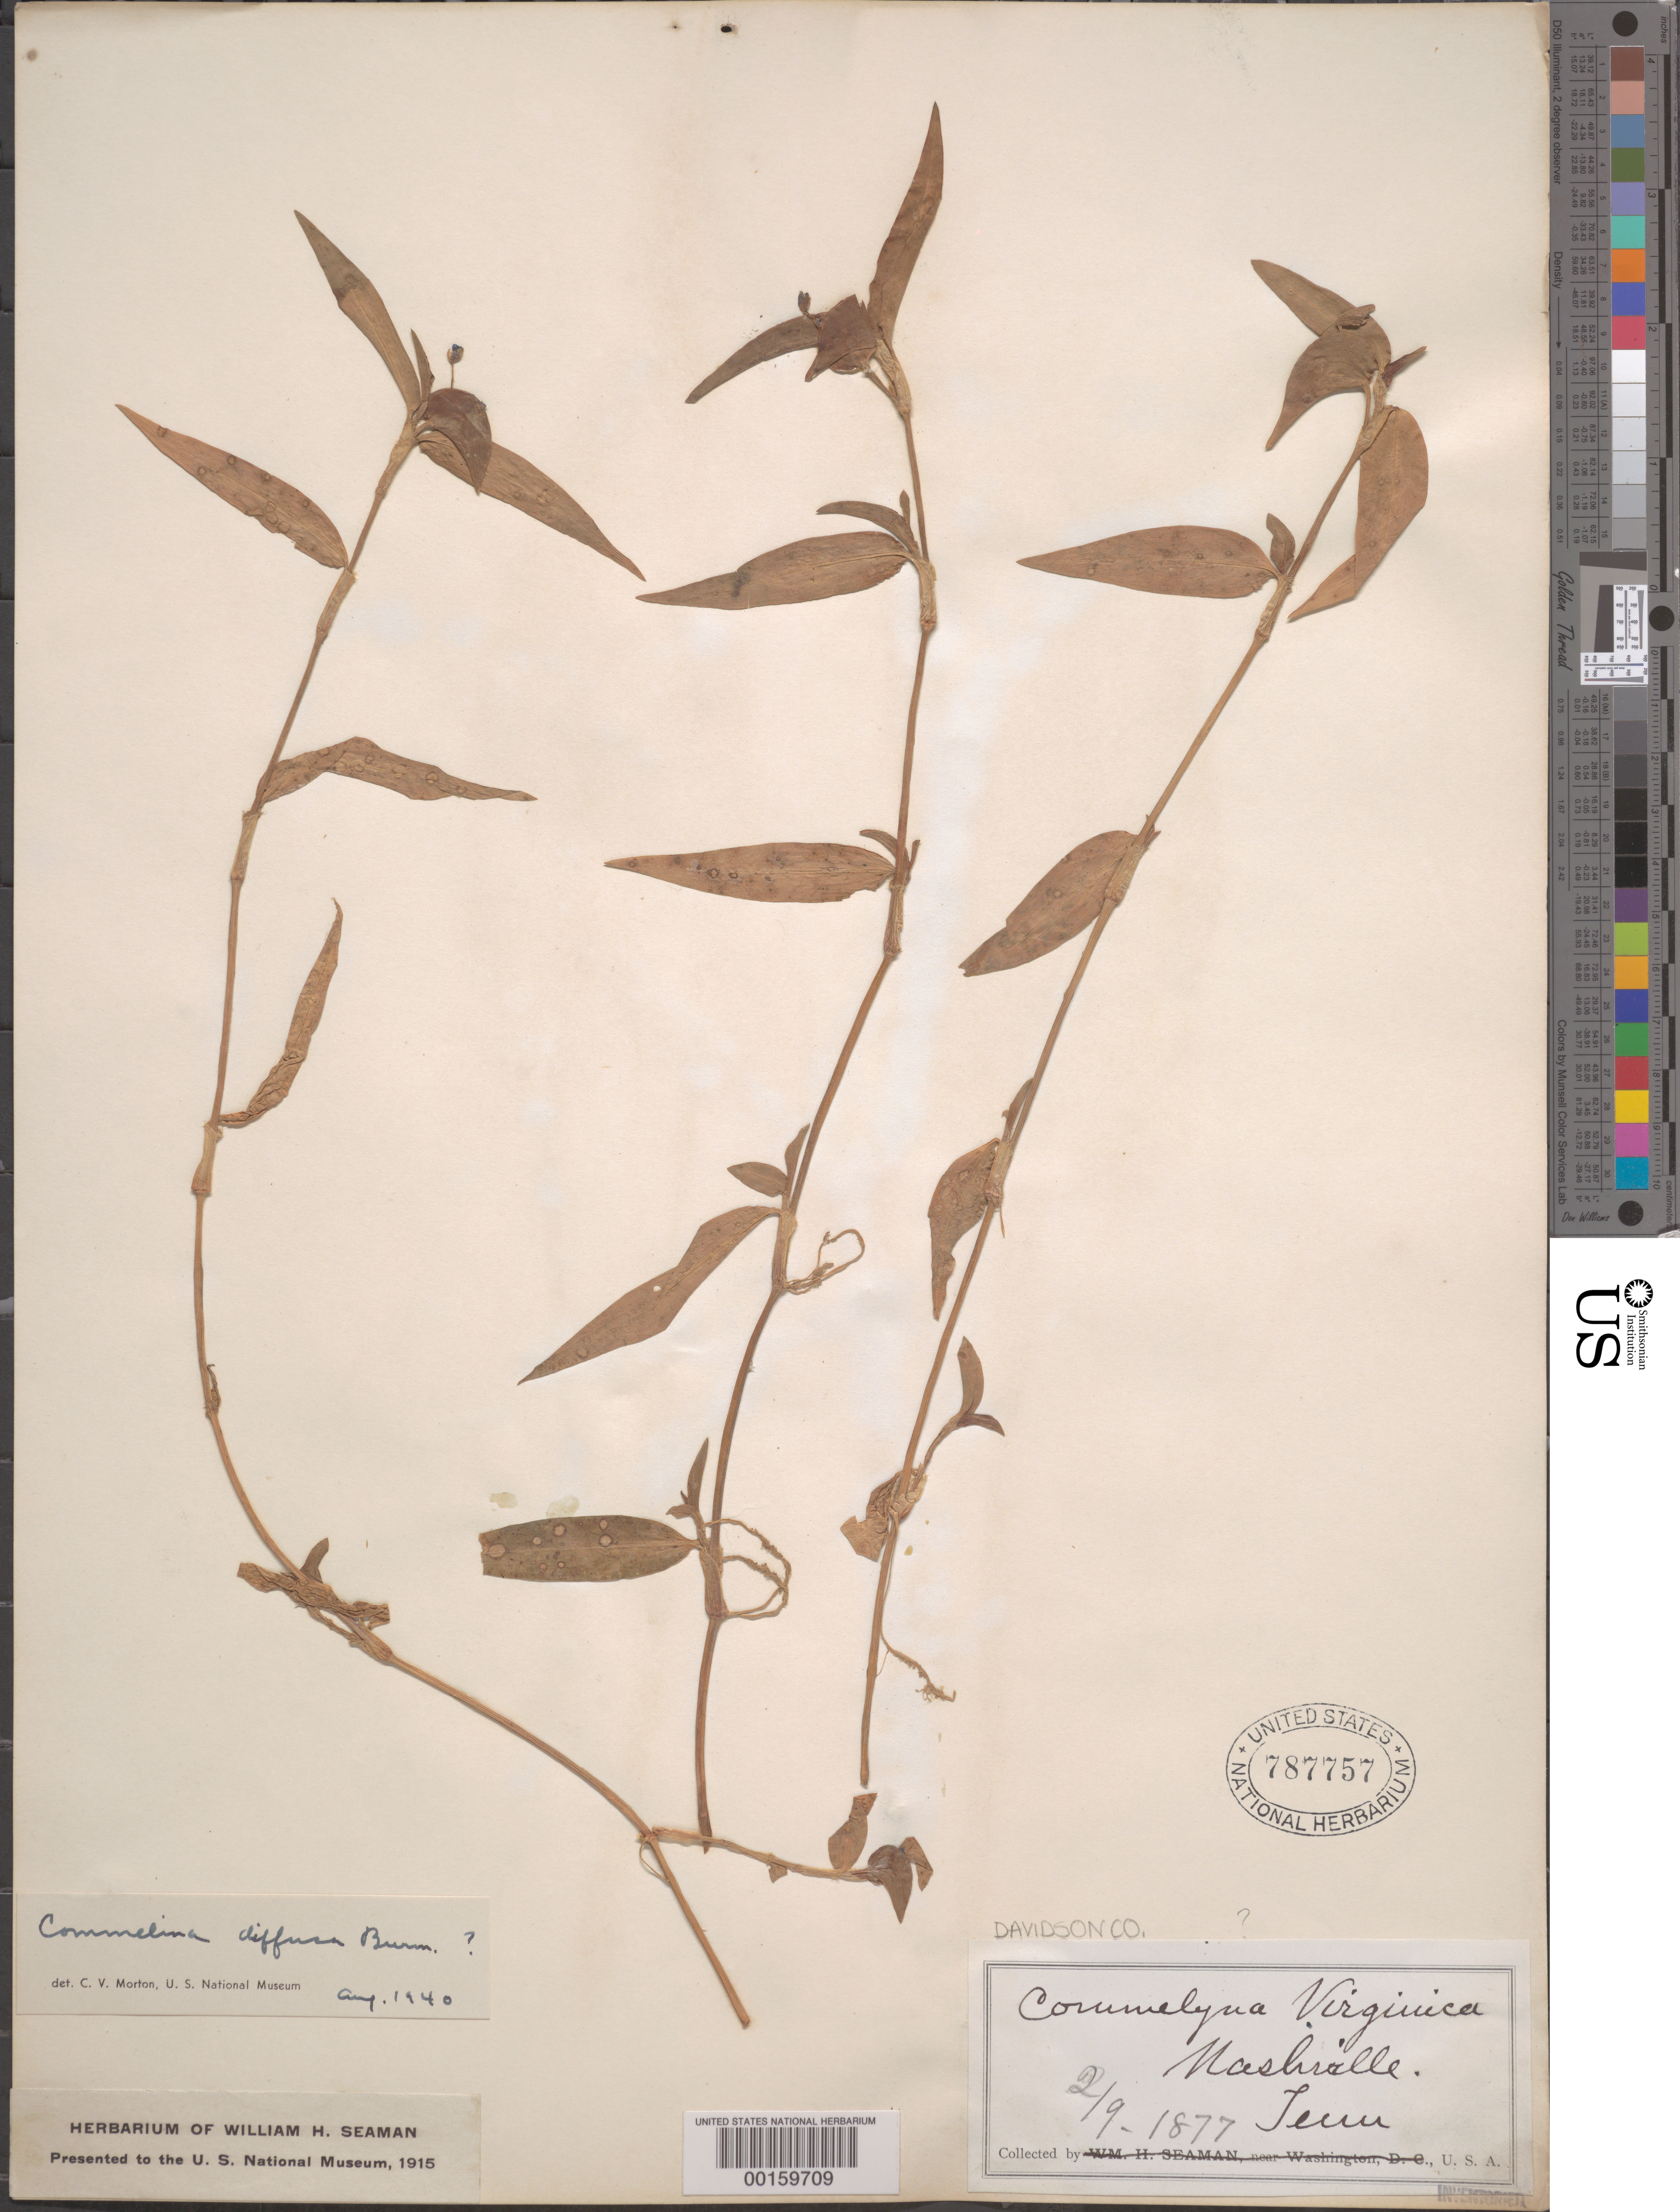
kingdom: Plantae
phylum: Tracheophyta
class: Liliopsida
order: Commelinales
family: Commelinaceae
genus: Commelina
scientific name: Commelina diffusa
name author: Burm. f.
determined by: Morton, C. V.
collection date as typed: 09 Feb 1877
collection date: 1877-02-09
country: United States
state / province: Tennessee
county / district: Davidson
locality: Nashville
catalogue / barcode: US 787757